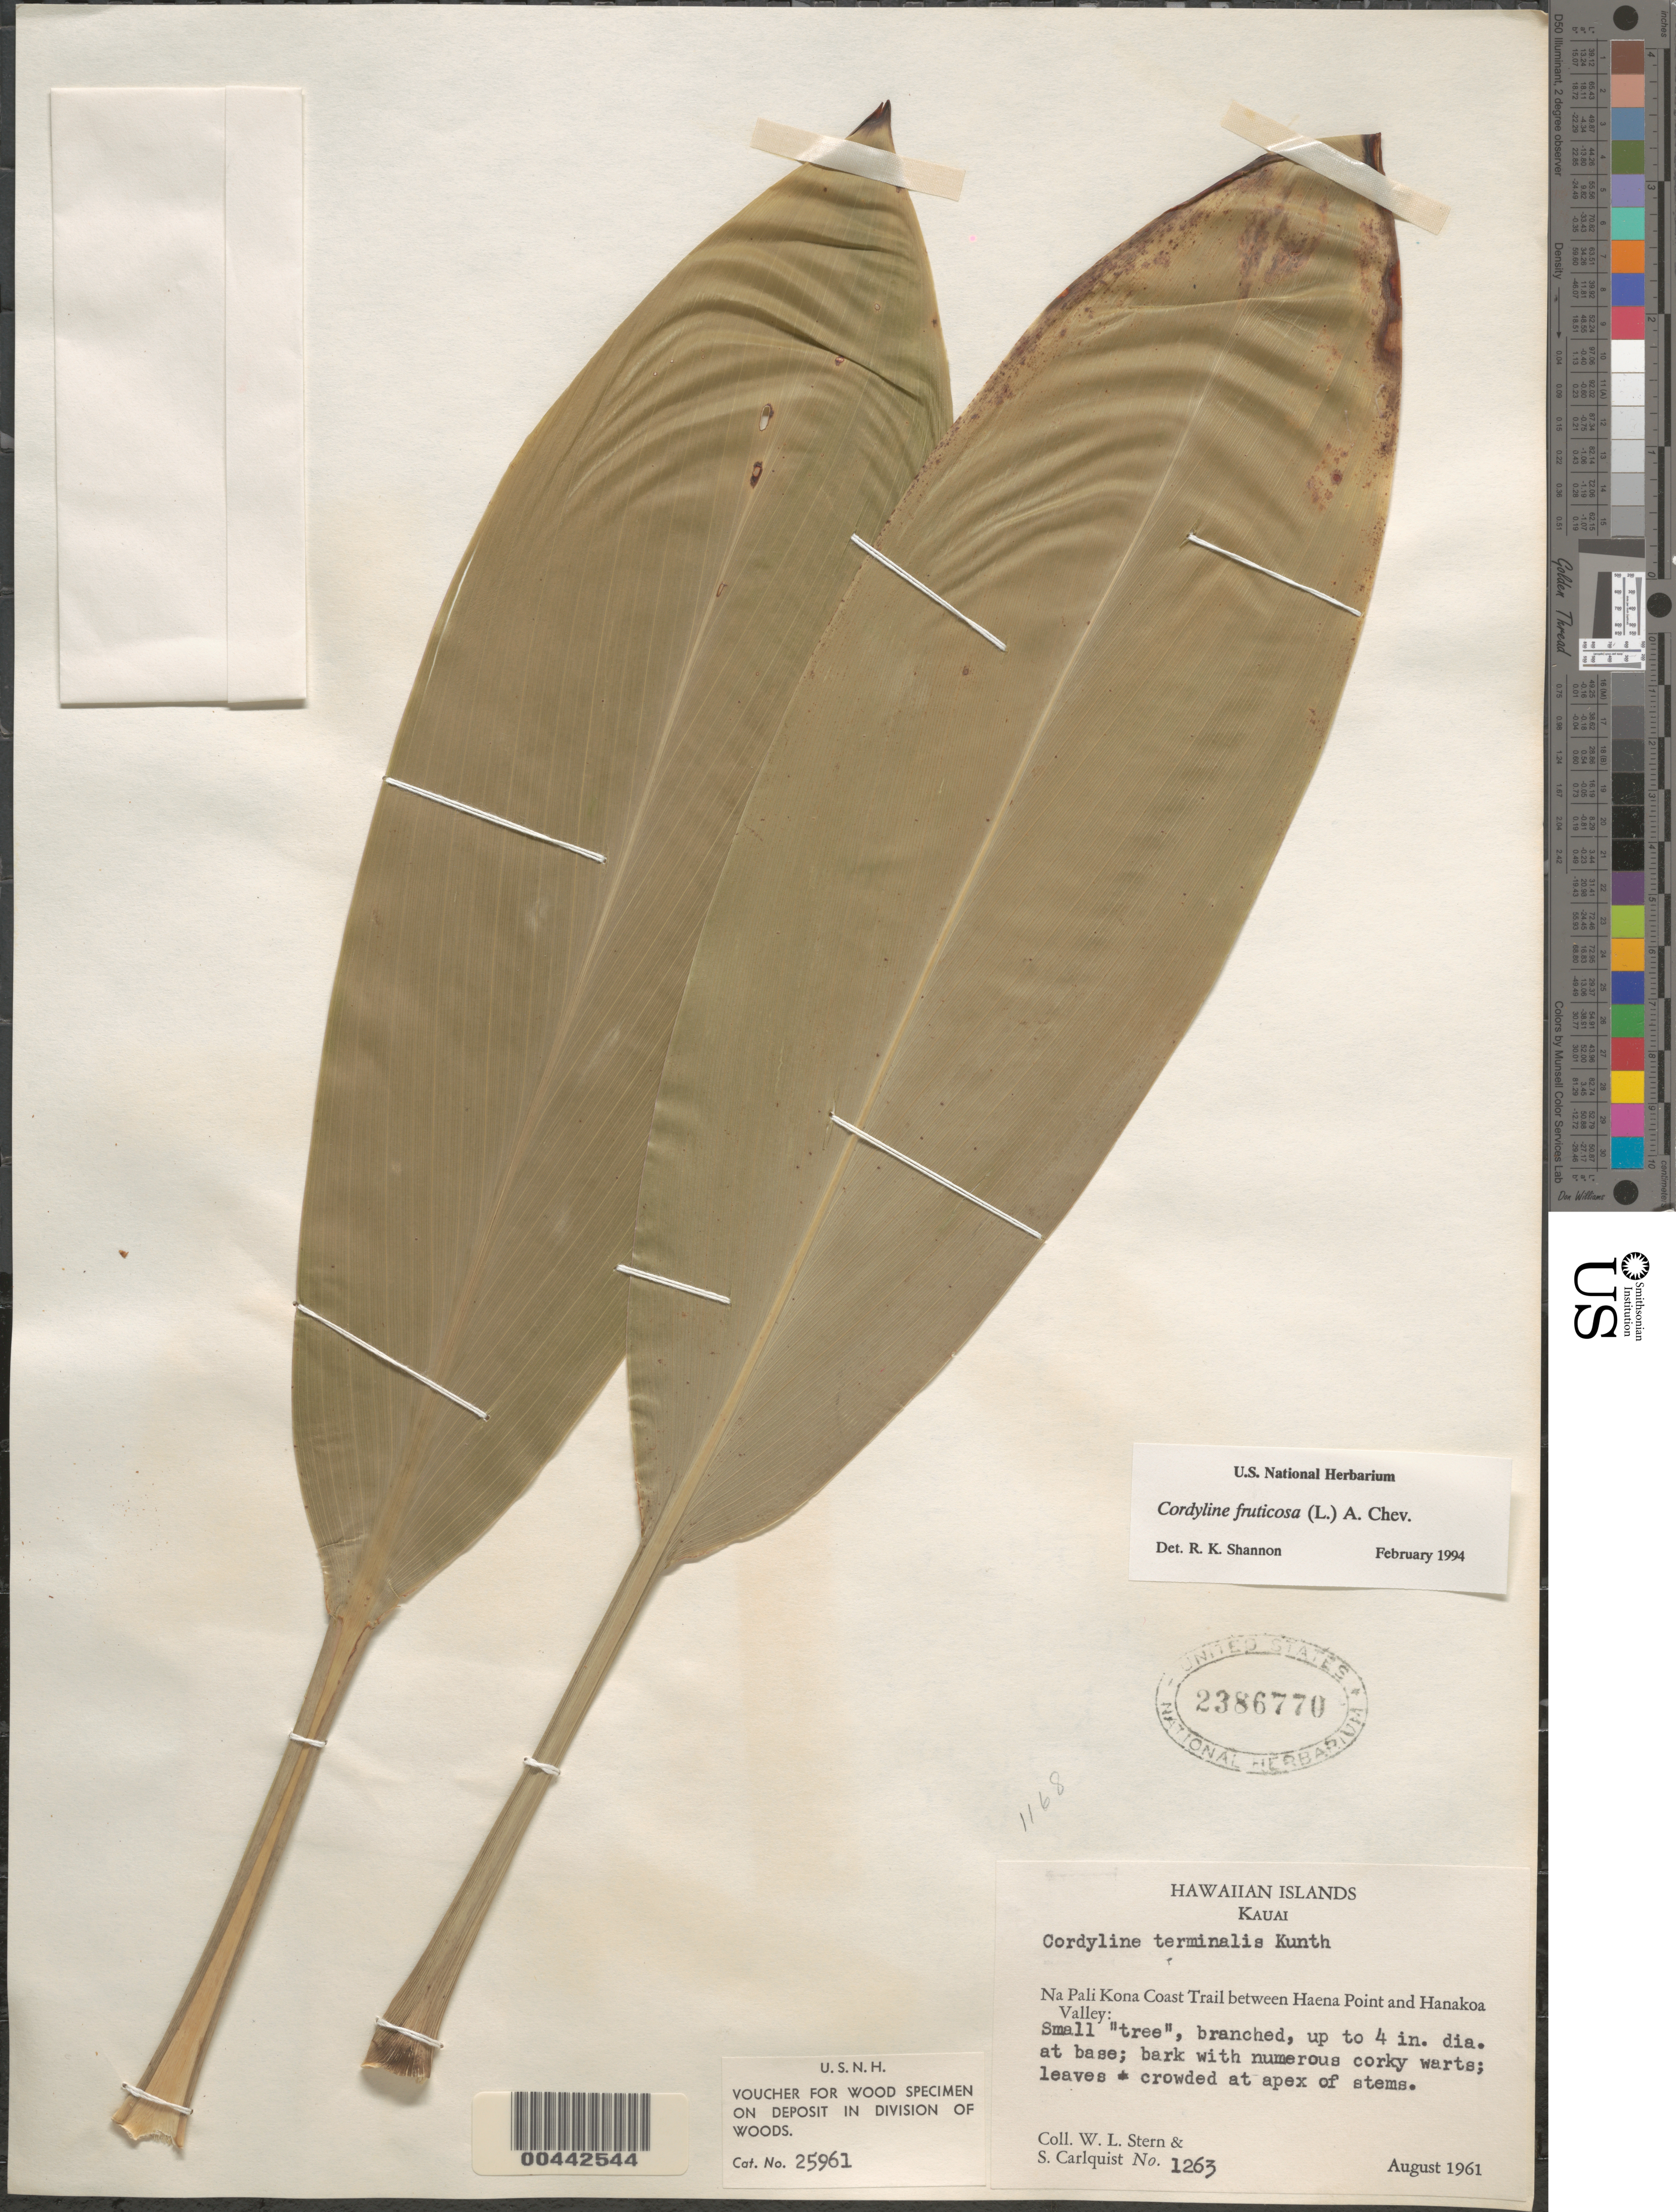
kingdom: Plantae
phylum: Tracheophyta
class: Liliopsida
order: Asparagales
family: Asparagaceae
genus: Cordyline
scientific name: Cordyline fruticosa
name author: (L.) A. Chev.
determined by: Shannon, R. K., (UNITED STATES)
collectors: W. L. Stern & S. Carlquist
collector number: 1263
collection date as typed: Aug 1961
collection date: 1961-08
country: United States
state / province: Hawaii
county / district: Kauai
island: Kaua'i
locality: Na Pali Coast Trail between Haena Point and Hanakoa Valley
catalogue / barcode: US 2386770